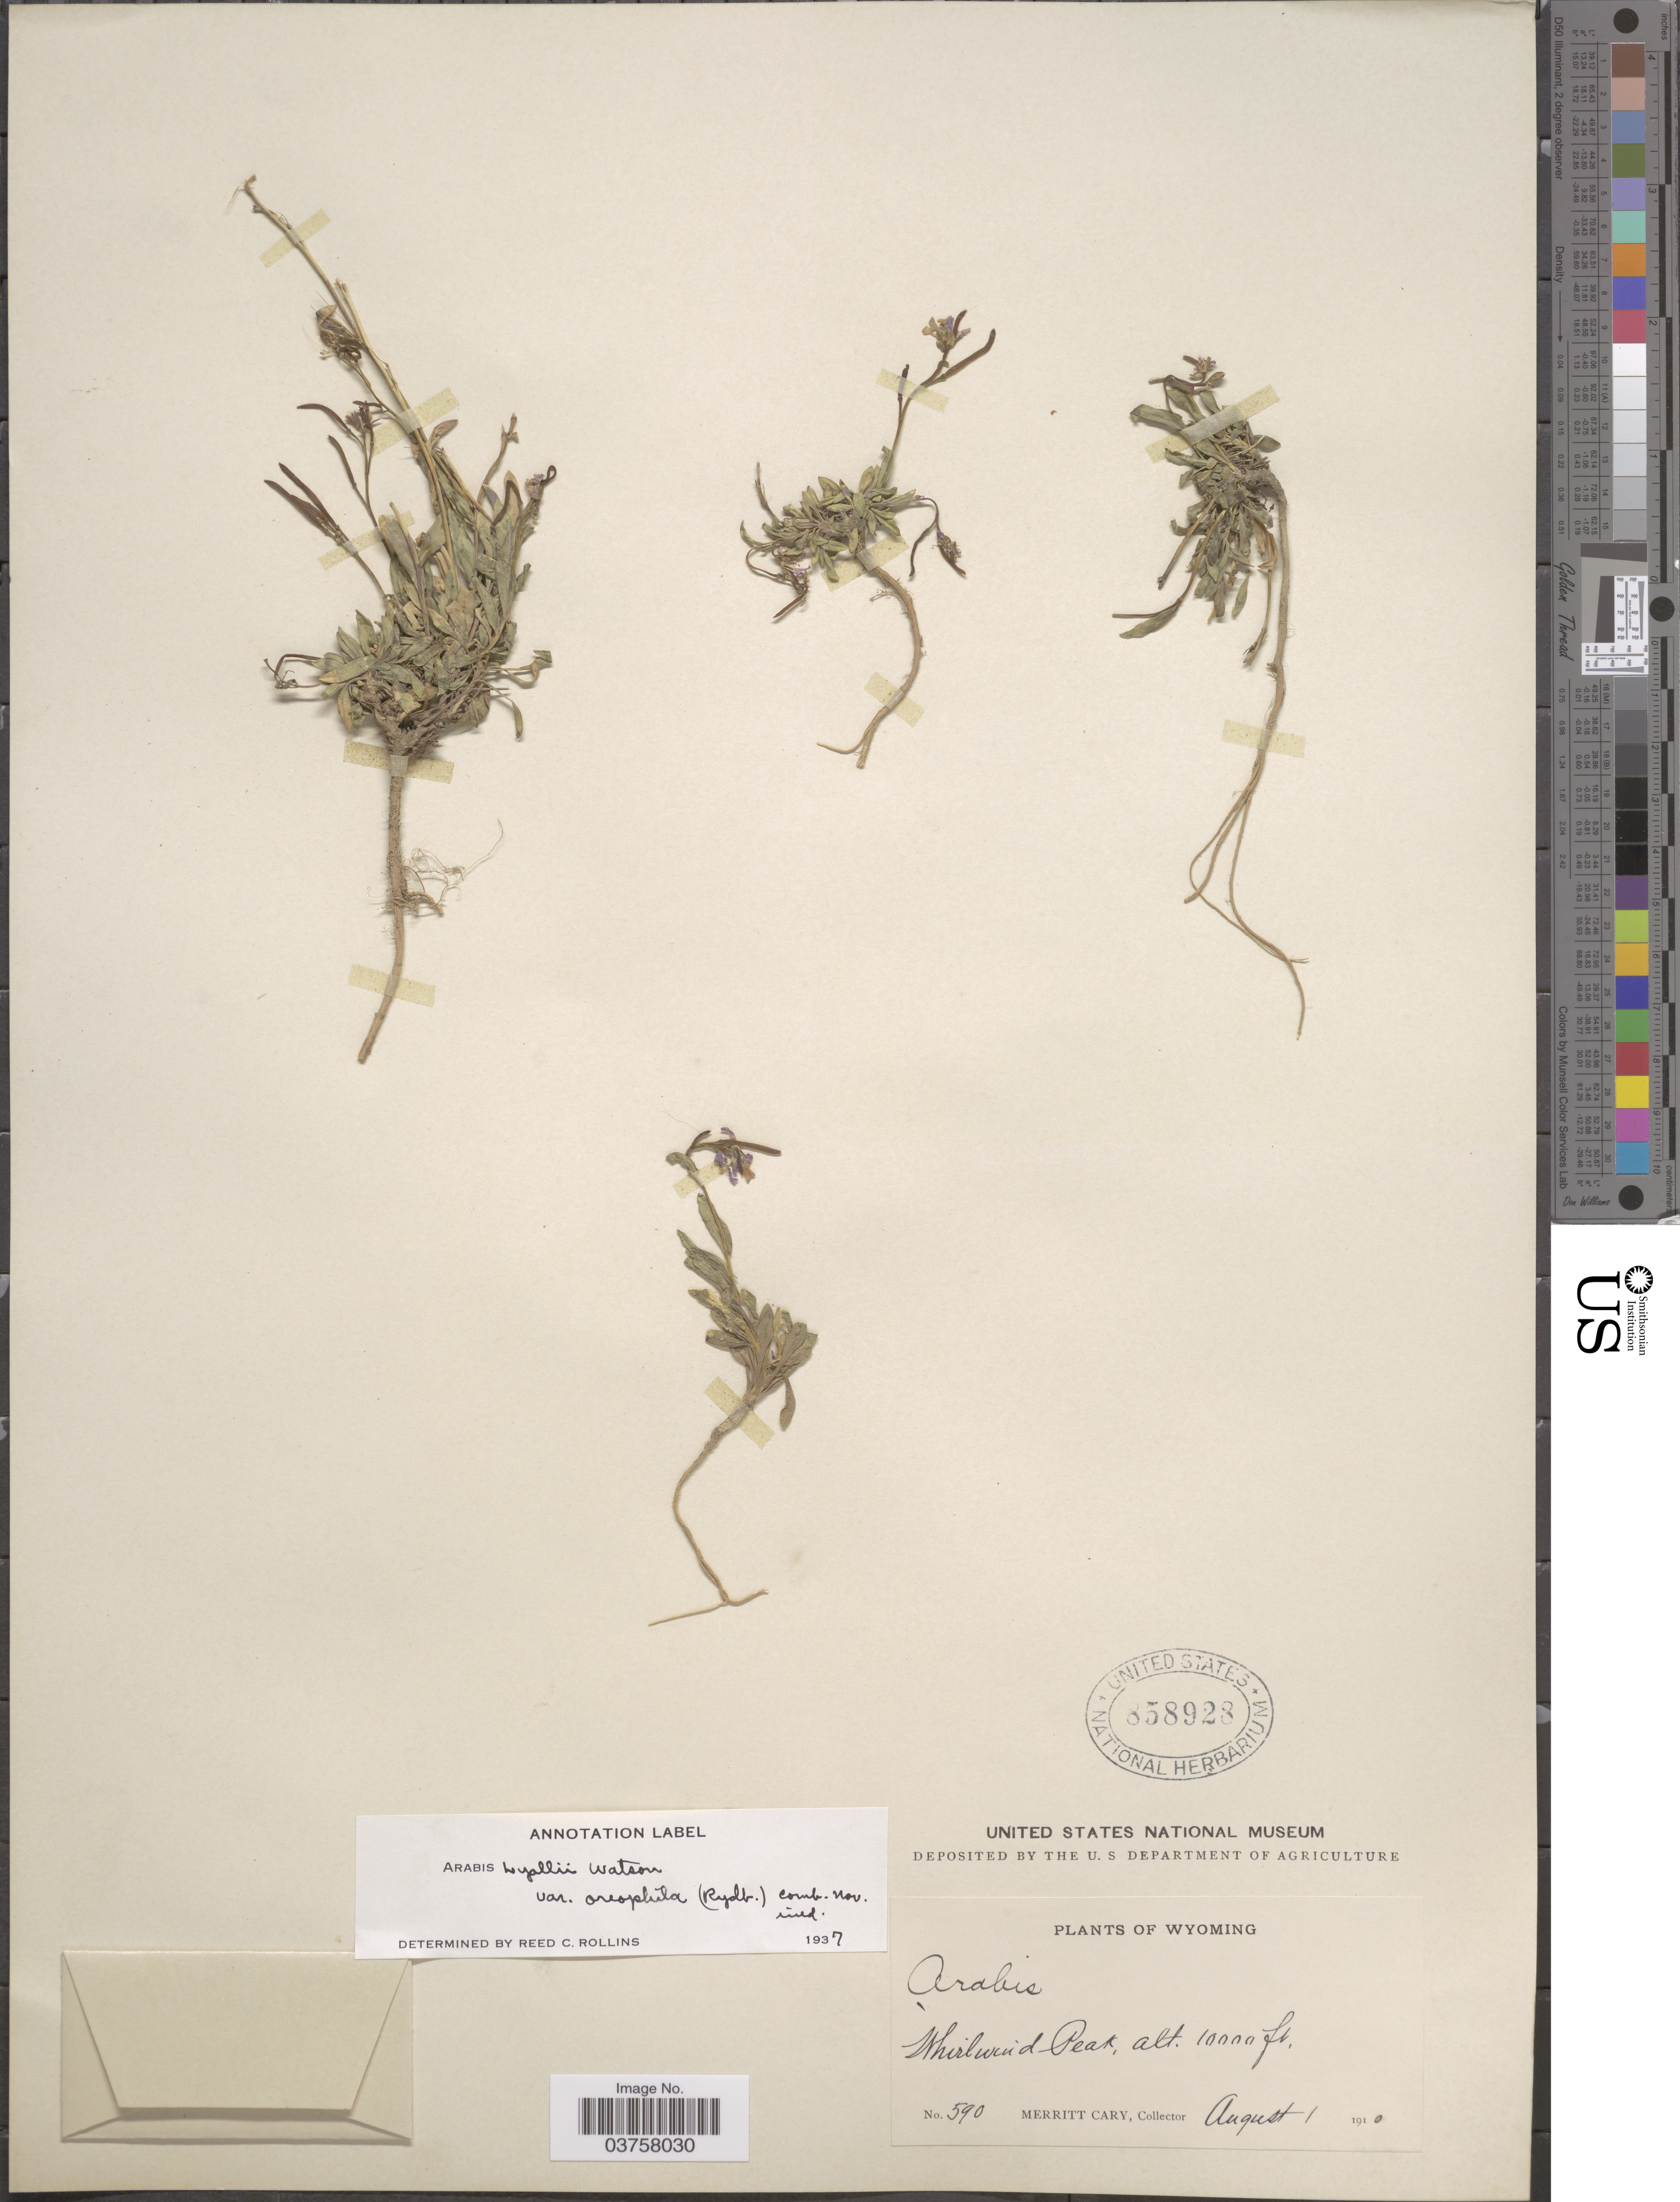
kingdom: Plantae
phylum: Tracheophyta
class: Magnoliopsida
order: Brassicales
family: Brassicaceae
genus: Arabis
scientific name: Arabis lyallii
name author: S. Watson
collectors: M. Cary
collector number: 590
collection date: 1910-08-01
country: United States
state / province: Wyoming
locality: Whirlwind Peak.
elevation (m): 3048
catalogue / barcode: US 858928